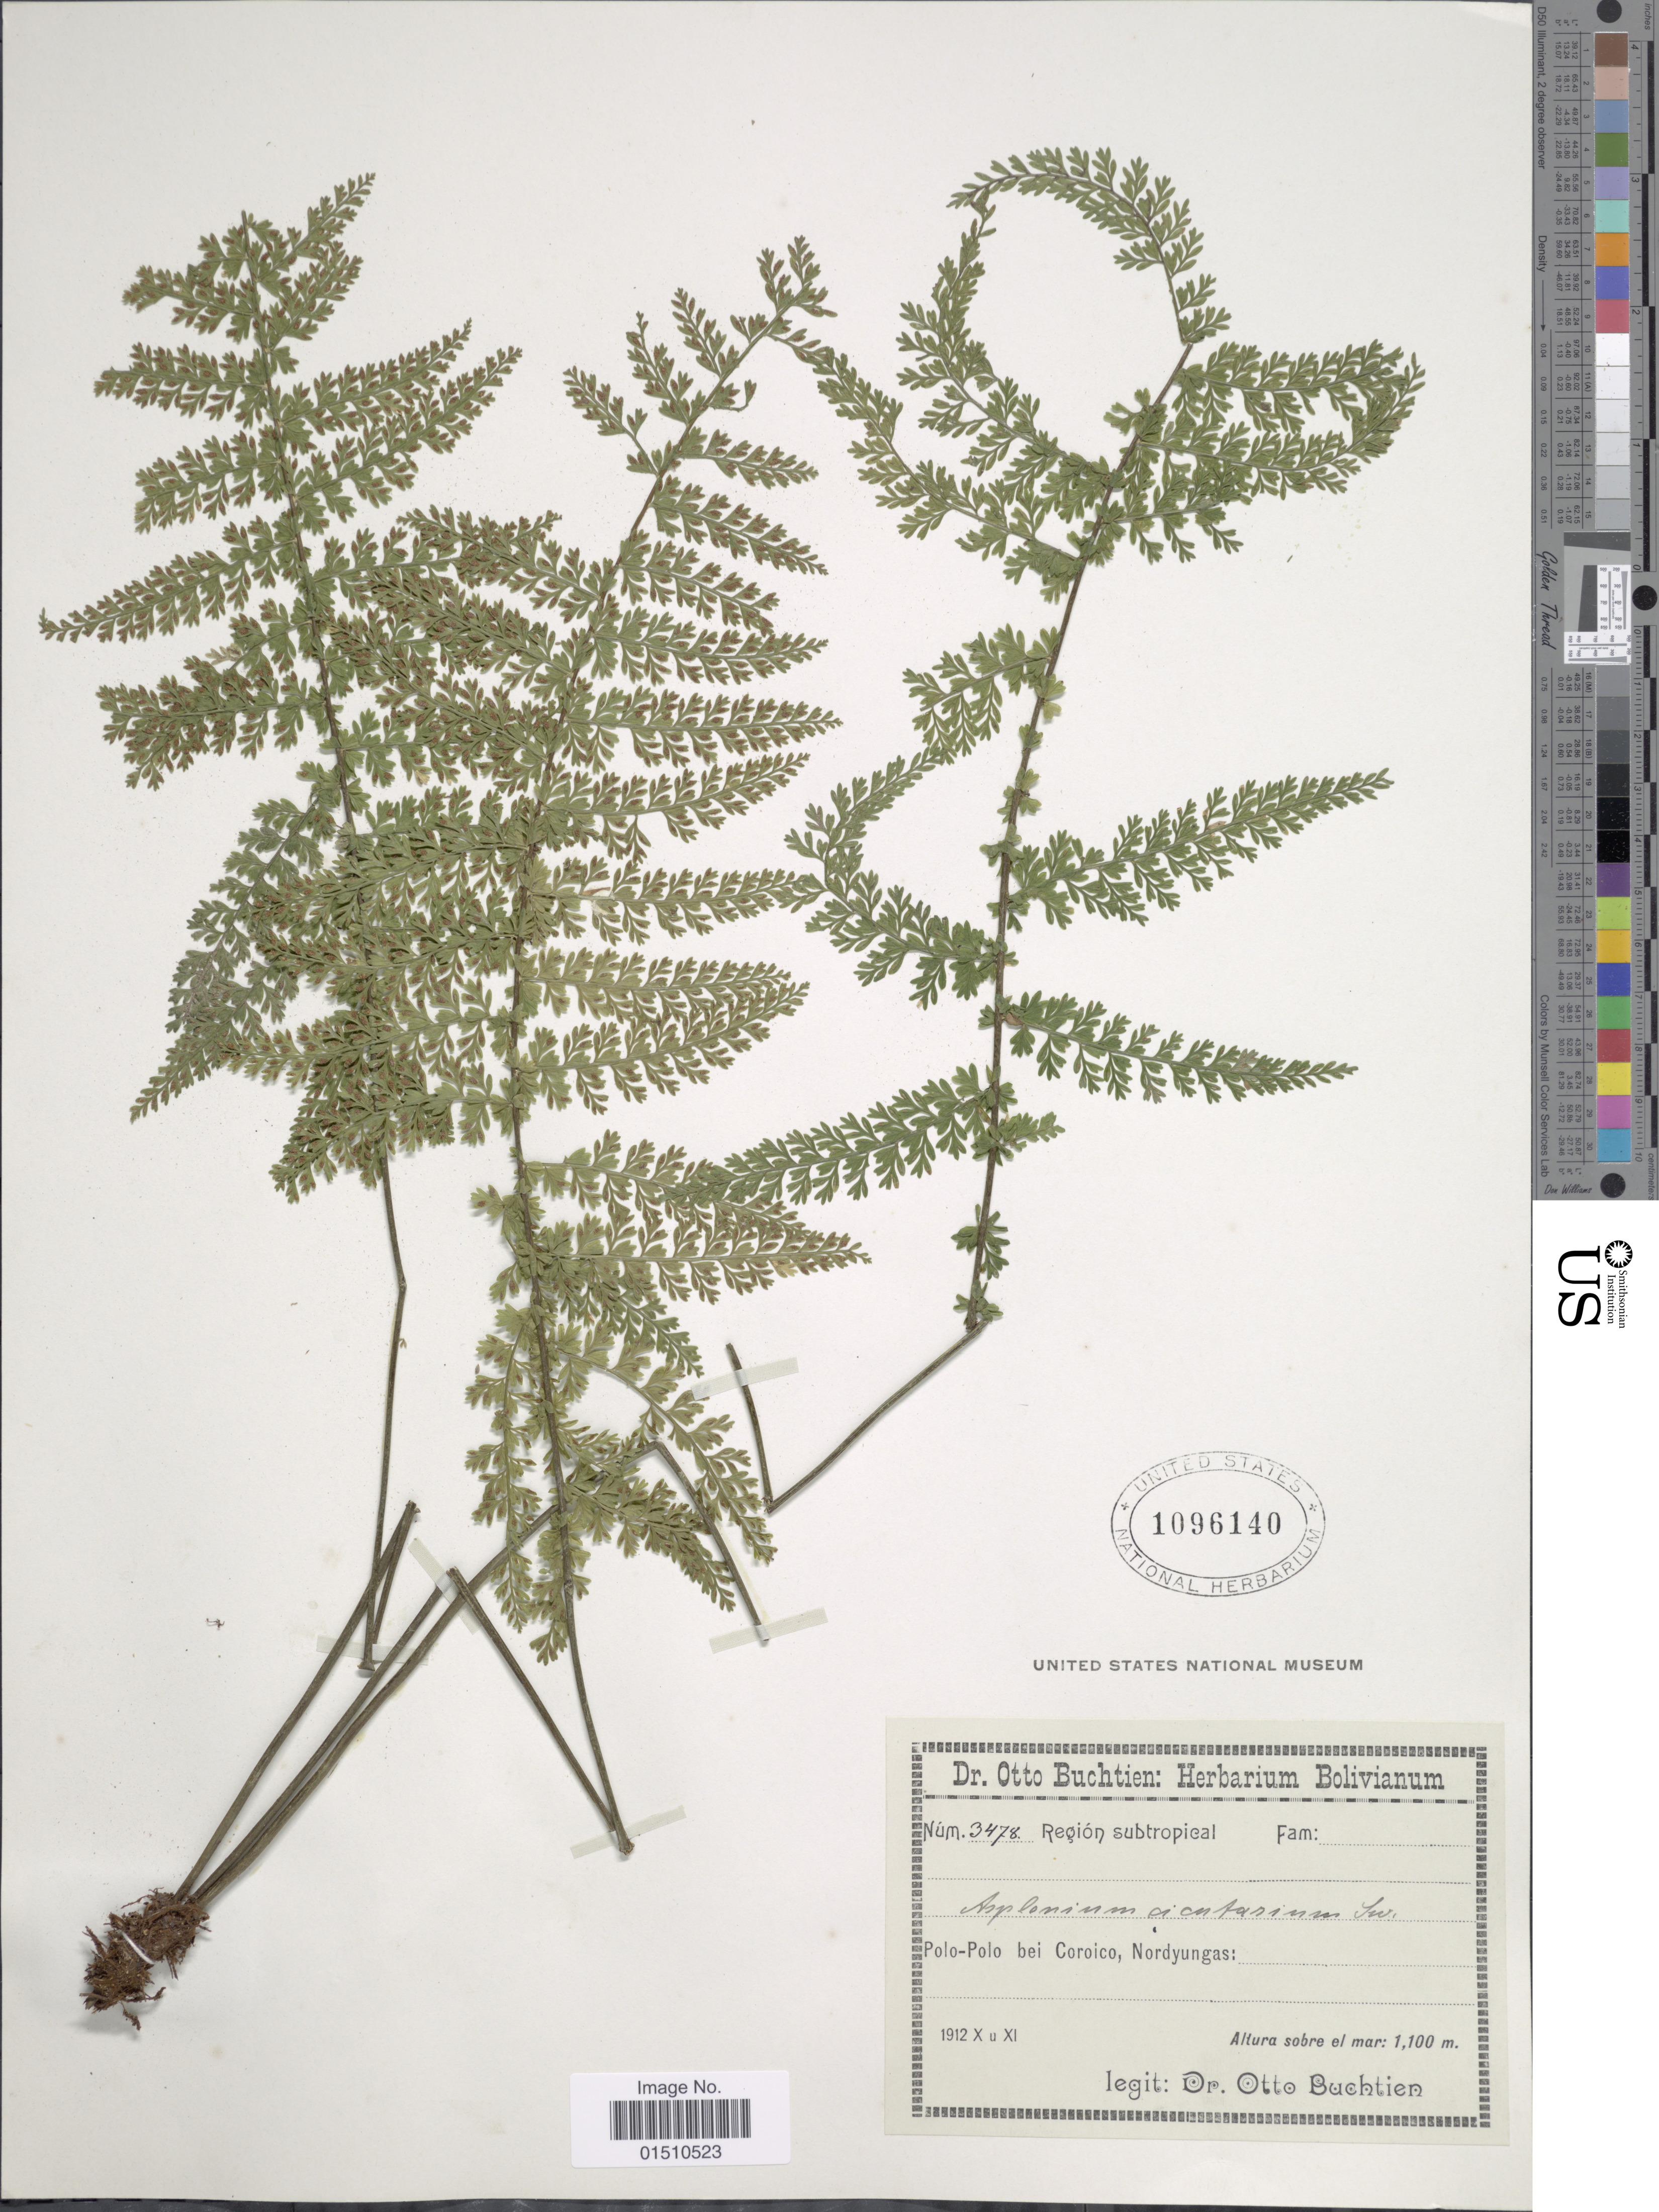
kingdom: Plantae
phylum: Tracheophyta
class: Polypodiopsida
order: Polypodiales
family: Aspleniaceae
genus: Asplenium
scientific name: Asplenium cuneatum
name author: Lam.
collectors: O. Buchtien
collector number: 3478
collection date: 1912-10/1912-11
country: Bolivia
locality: Bolivia, Polo-Polo bei Coroico, Nordyungas.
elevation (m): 1100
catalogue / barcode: US 1096140